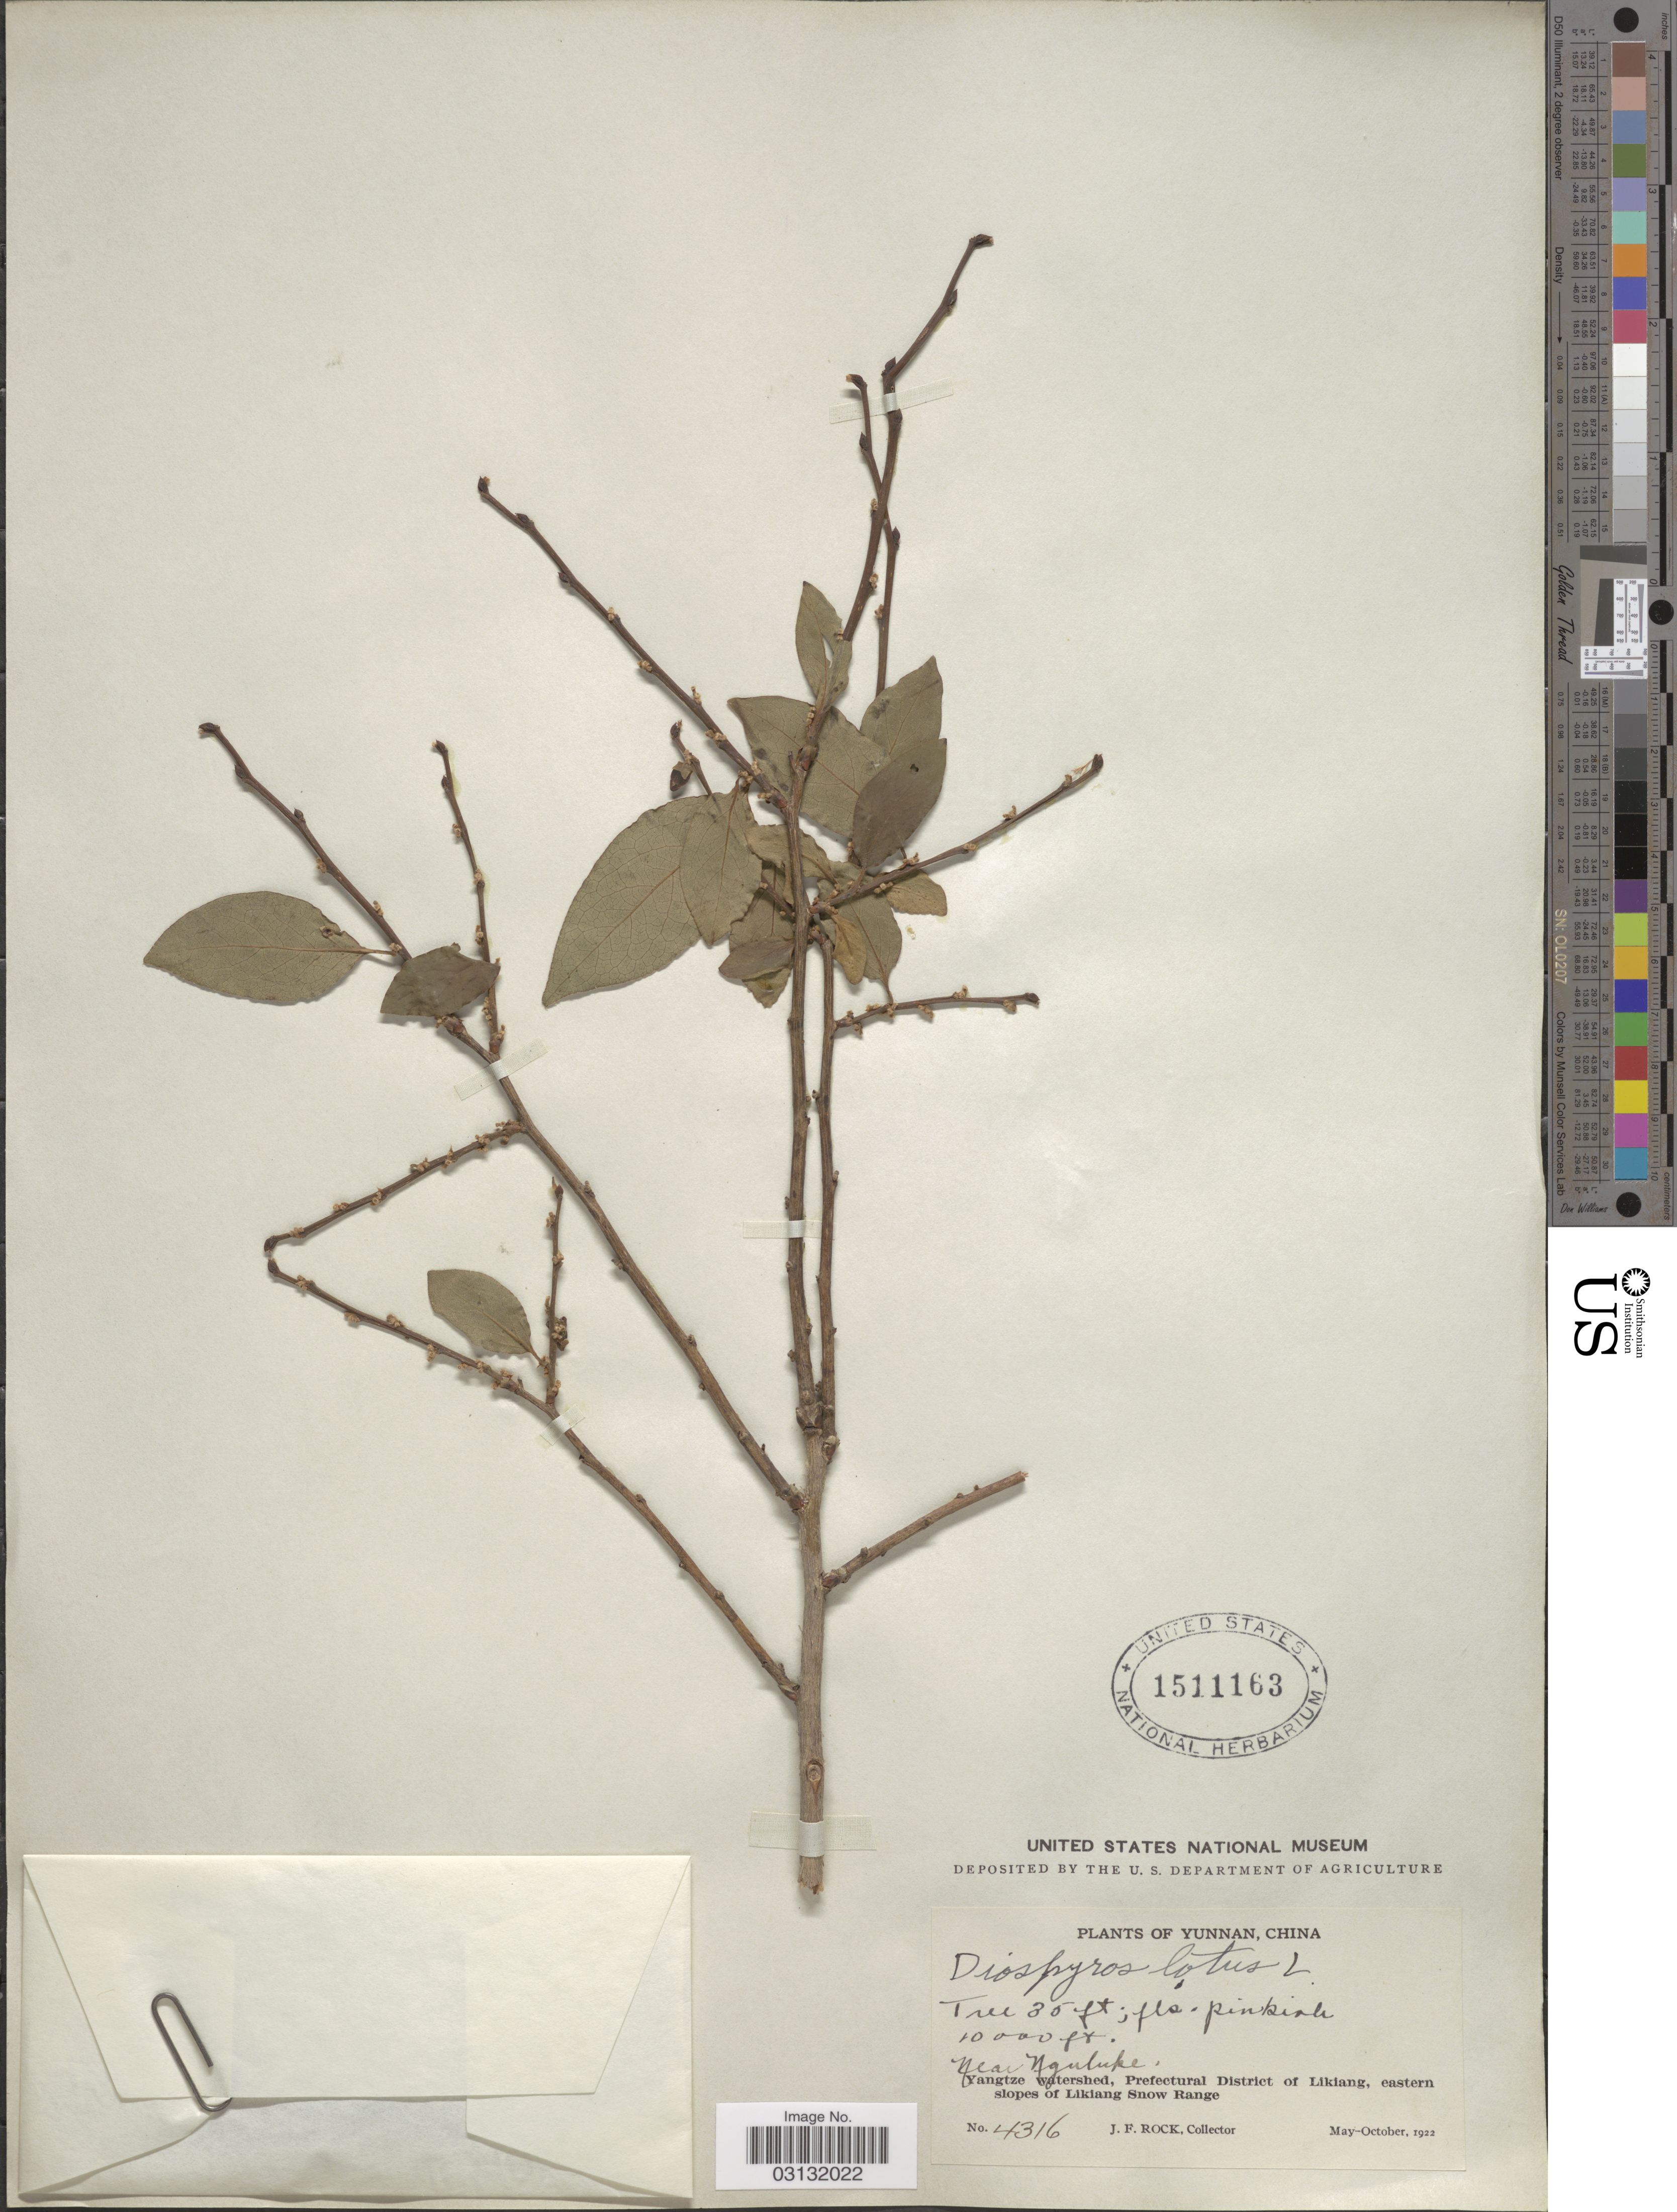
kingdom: Plantae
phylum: Tracheophyta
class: Magnoliopsida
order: Ericales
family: Ebenaceae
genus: Diospyros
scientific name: Diospyros lotus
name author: L.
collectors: J. Rock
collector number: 4316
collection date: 1922-05/1922-10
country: China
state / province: Yunnan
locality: Near Nguluke, Yangtze watershed, Prefectural District of Likiang, eastern slopes of Likiang Snow Range.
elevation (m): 3048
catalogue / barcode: US 1511163